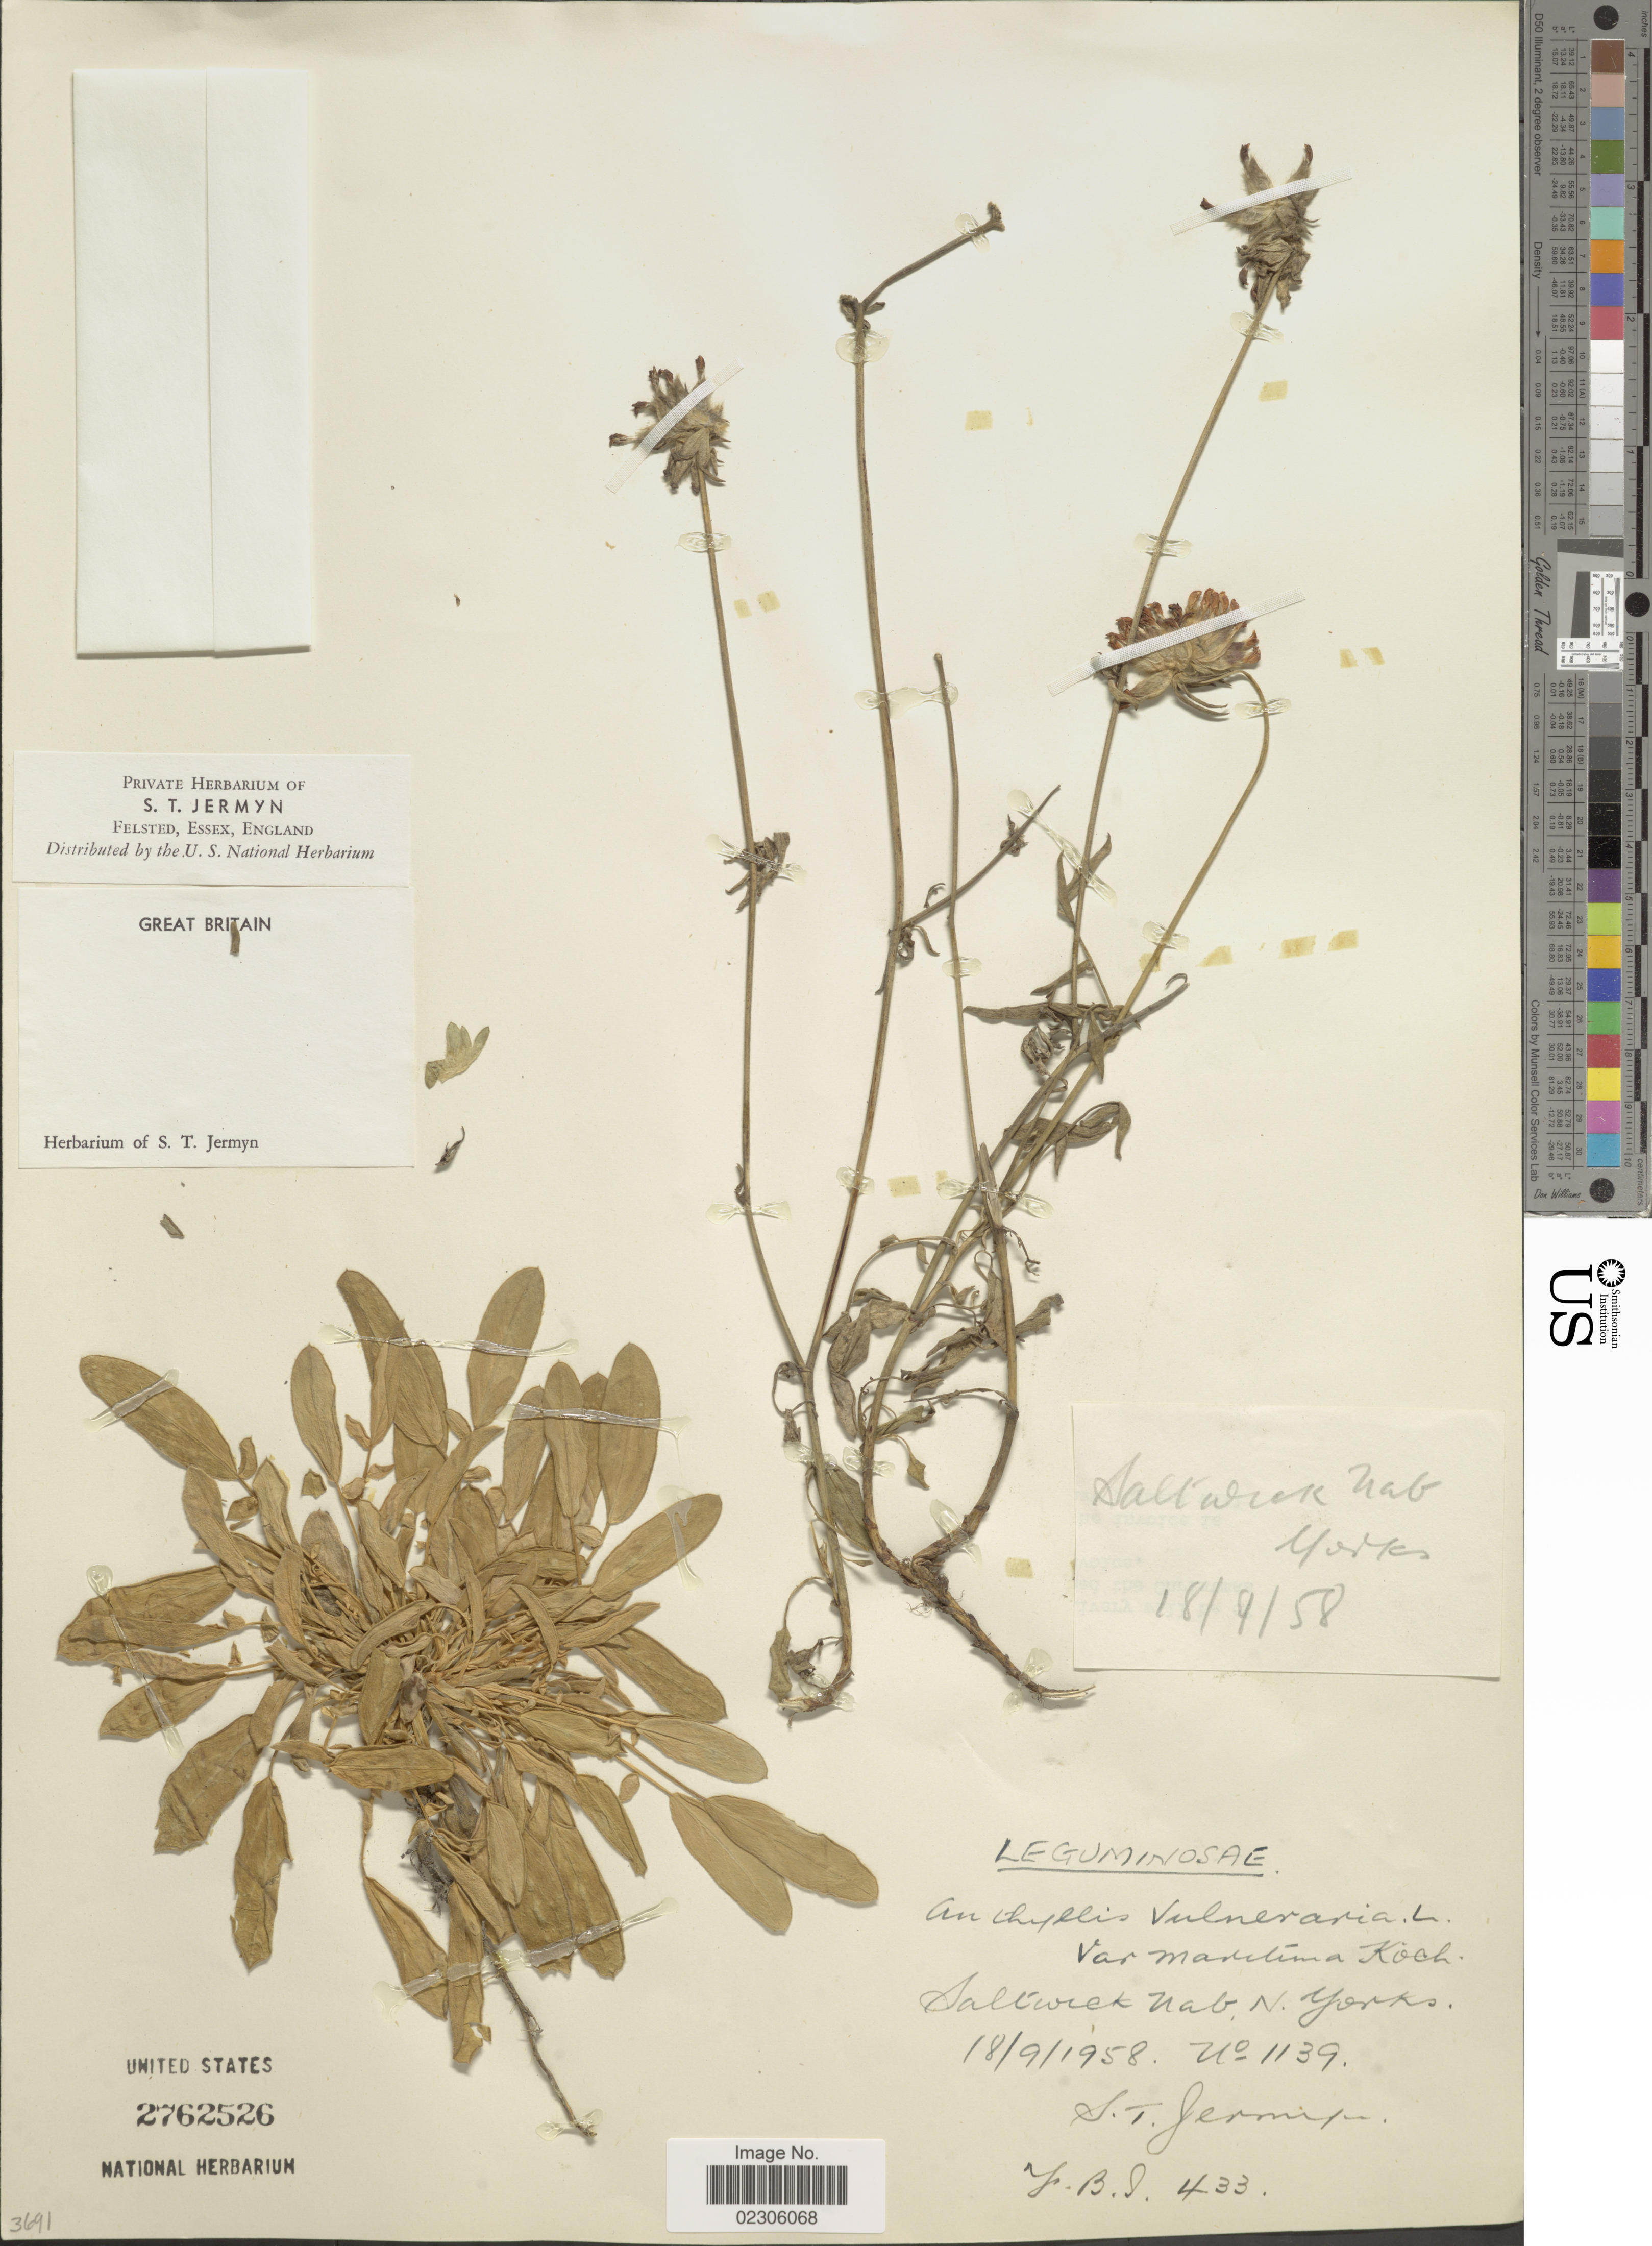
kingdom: Plantae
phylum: Tracheophyta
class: Magnoliopsida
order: Fabales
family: Fabaceae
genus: Anthyllis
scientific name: Anthyllis vulneraria subsp. maritima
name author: (Schweigg. ex Lange) Corb.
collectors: S. Jermyn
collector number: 1139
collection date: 1958-09-18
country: United Kingdom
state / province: England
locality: Great Britain, Saltwick Nab N. Yorks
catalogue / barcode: US 2762526